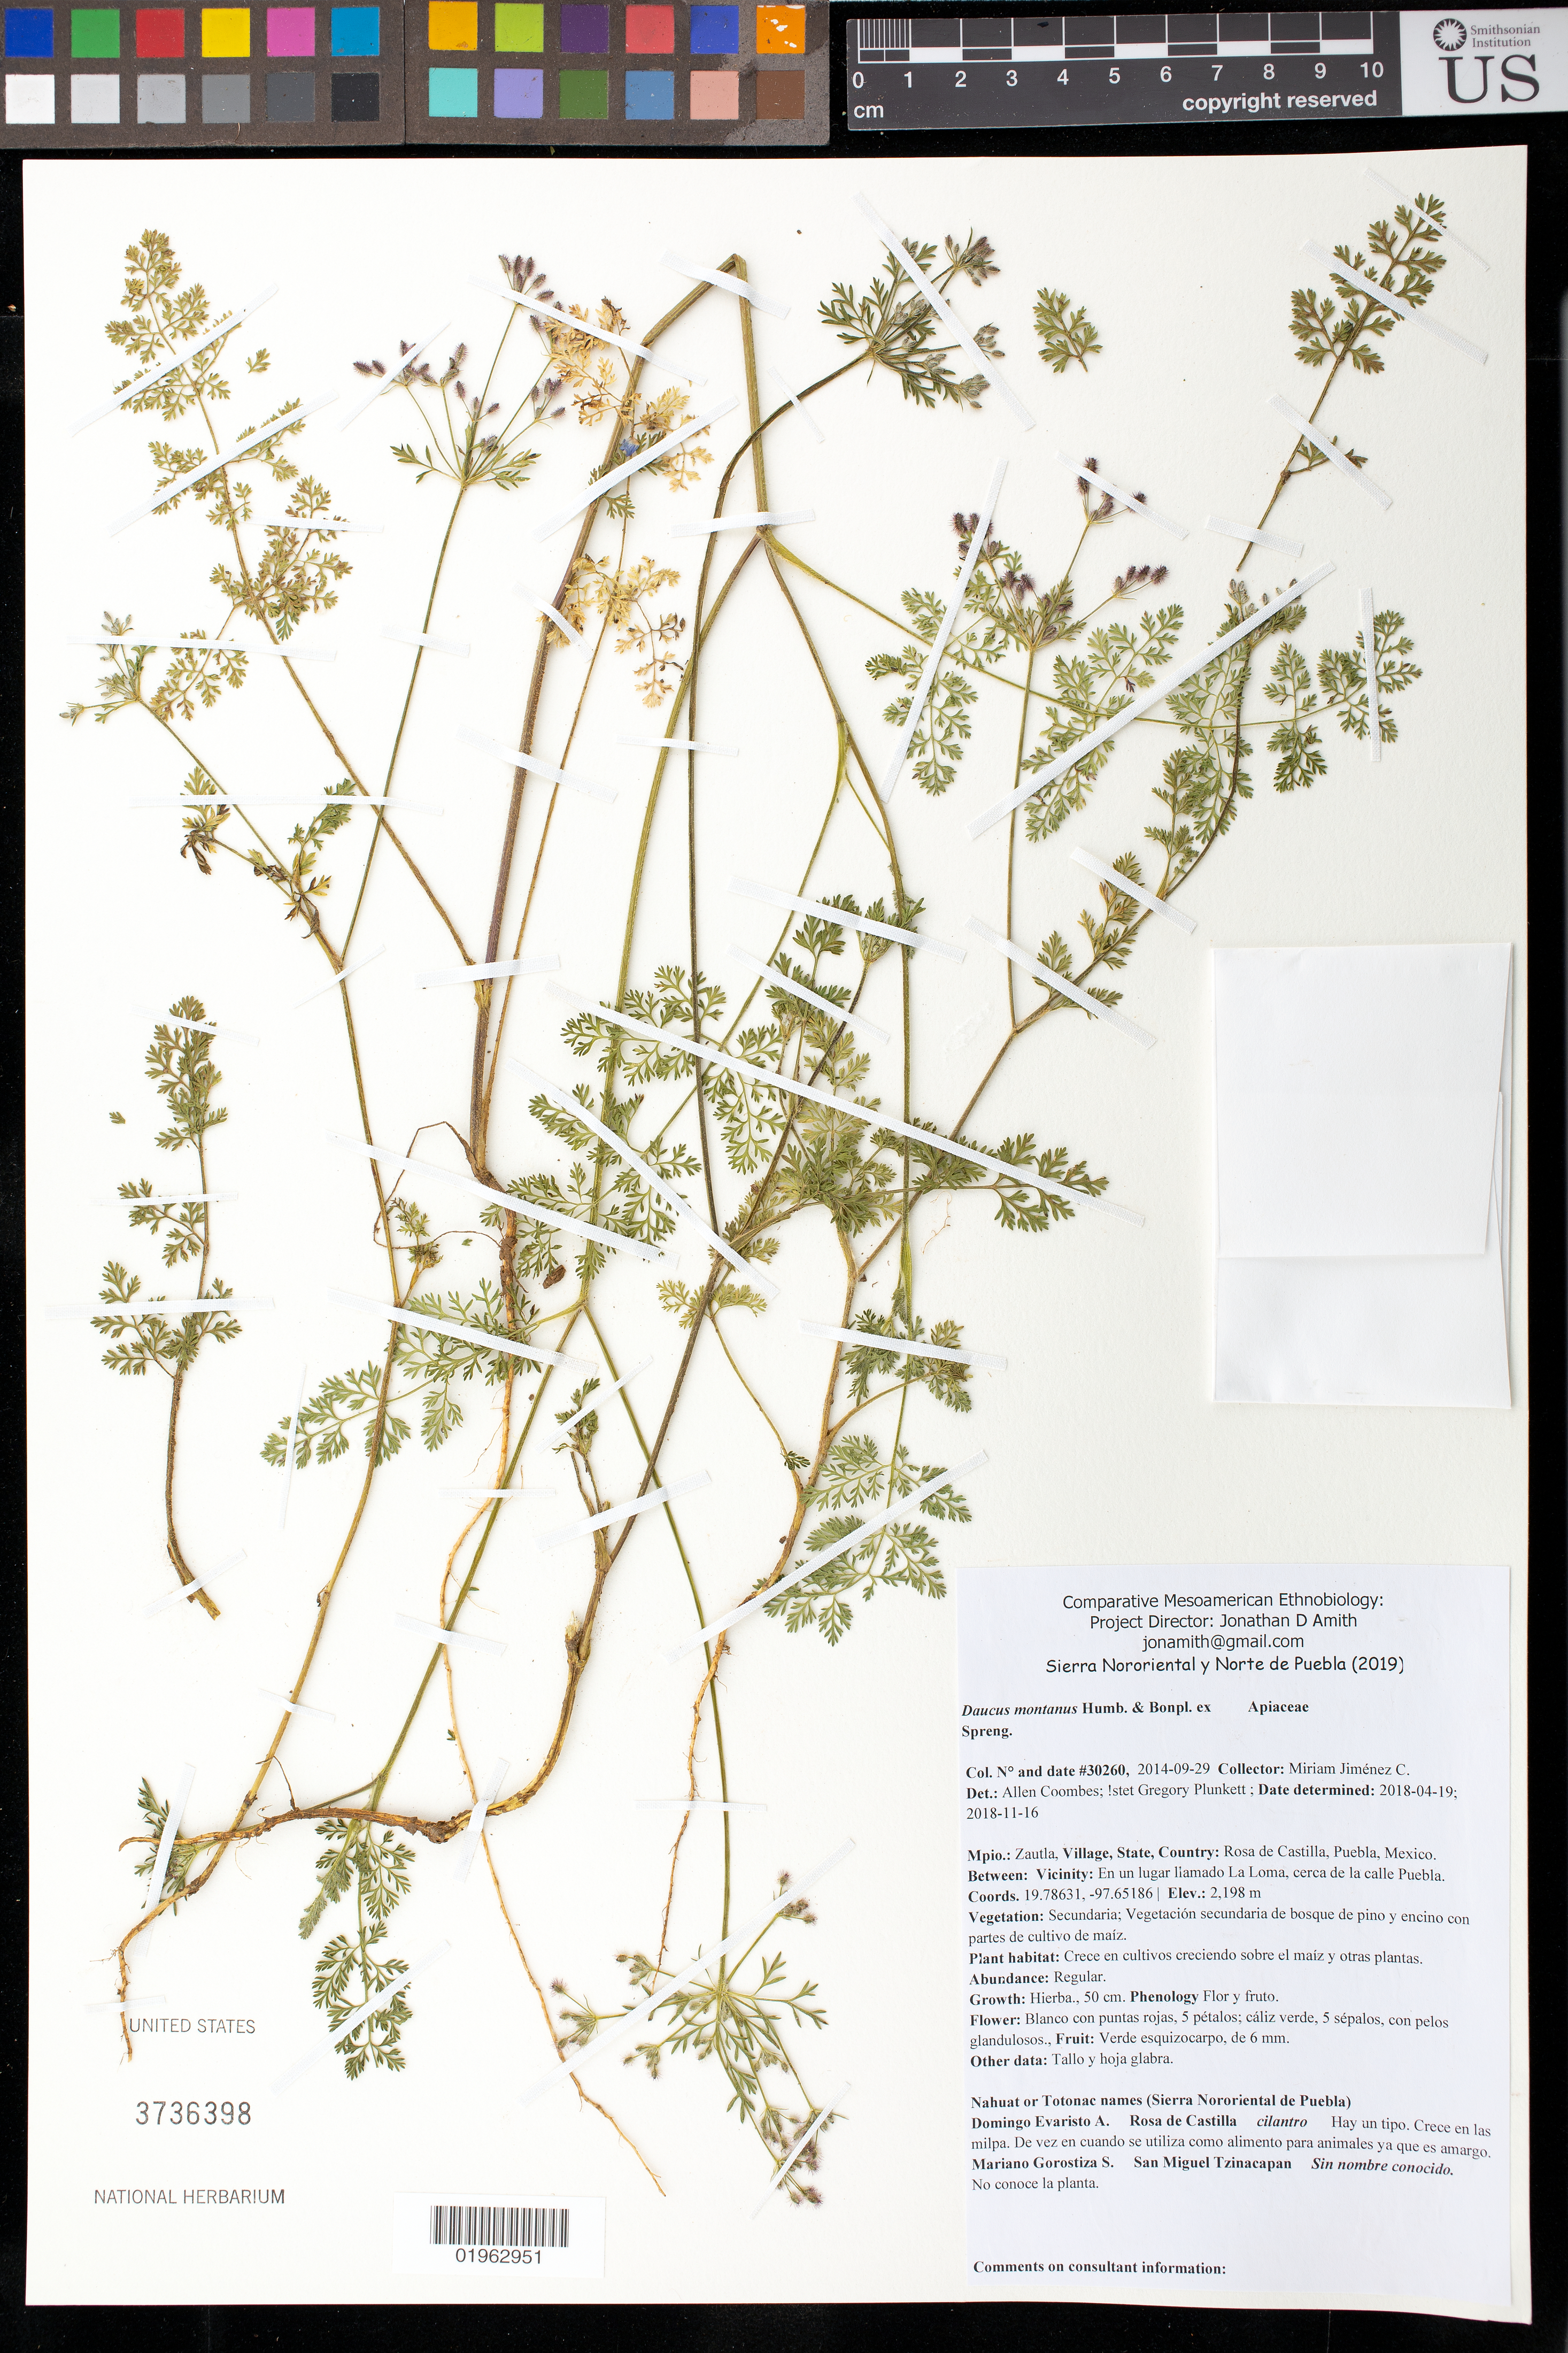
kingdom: Plantae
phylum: Tracheophyta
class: Magnoliopsida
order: Apiales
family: Apiaceae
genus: Daucus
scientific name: Daucus montanus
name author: Humb. & Bonpl. ex Spreng.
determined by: Coombes, Allen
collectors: M. Jiménez Chimil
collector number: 30260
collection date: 2014-09-29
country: México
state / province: Puebla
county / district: Zautla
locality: PUEBLO: Rosa de Castilla; LOCALIDAD EXACTA: La Loma, cerca de la calle Puebla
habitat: Vegetación secundaria de bosque de pino y encino con partes de cultivo de maíz; en cultivos creciendo sobre el maíz y otras plantas.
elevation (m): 2198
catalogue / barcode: US 3736398